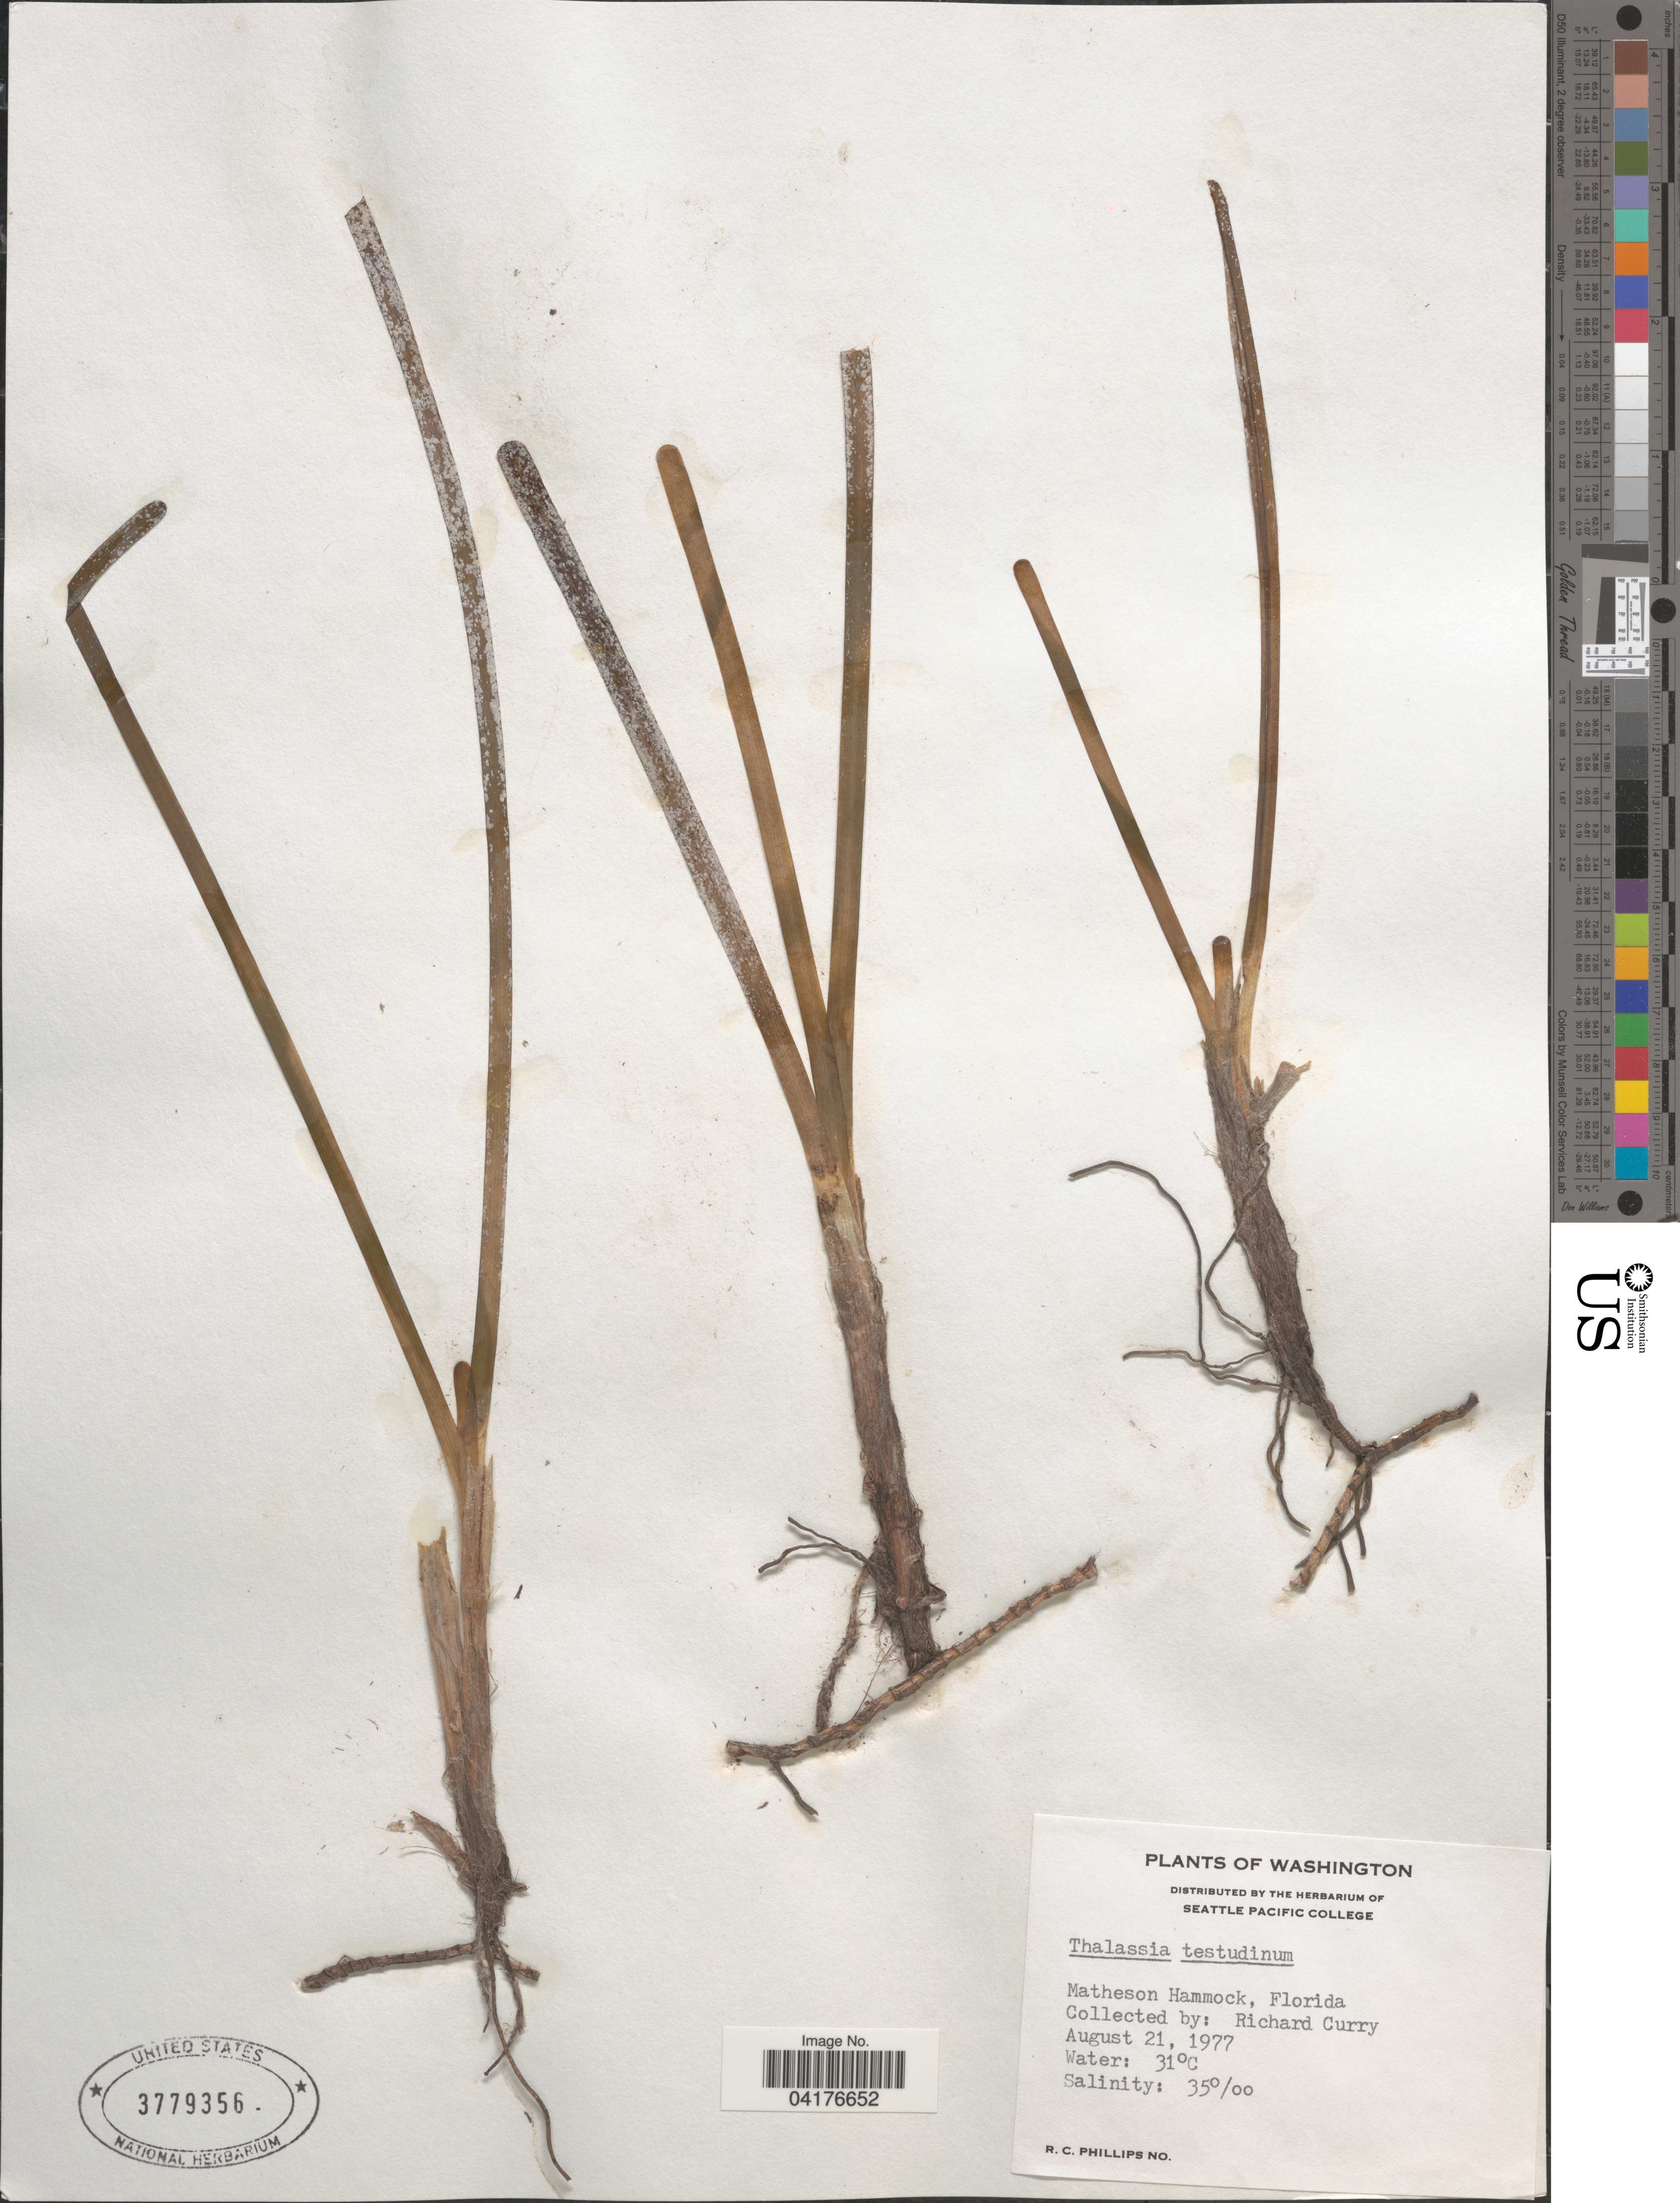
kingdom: Plantae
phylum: Tracheophyta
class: Liliopsida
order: Alismatales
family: Hydrocharitaceae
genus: Thalassia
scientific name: Thalassia testudinum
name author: Banks & Sol. ex K.D. Koenig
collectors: R. Curry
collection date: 1977-08-21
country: United States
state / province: Florida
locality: Matheson Hammock.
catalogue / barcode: US 3779356